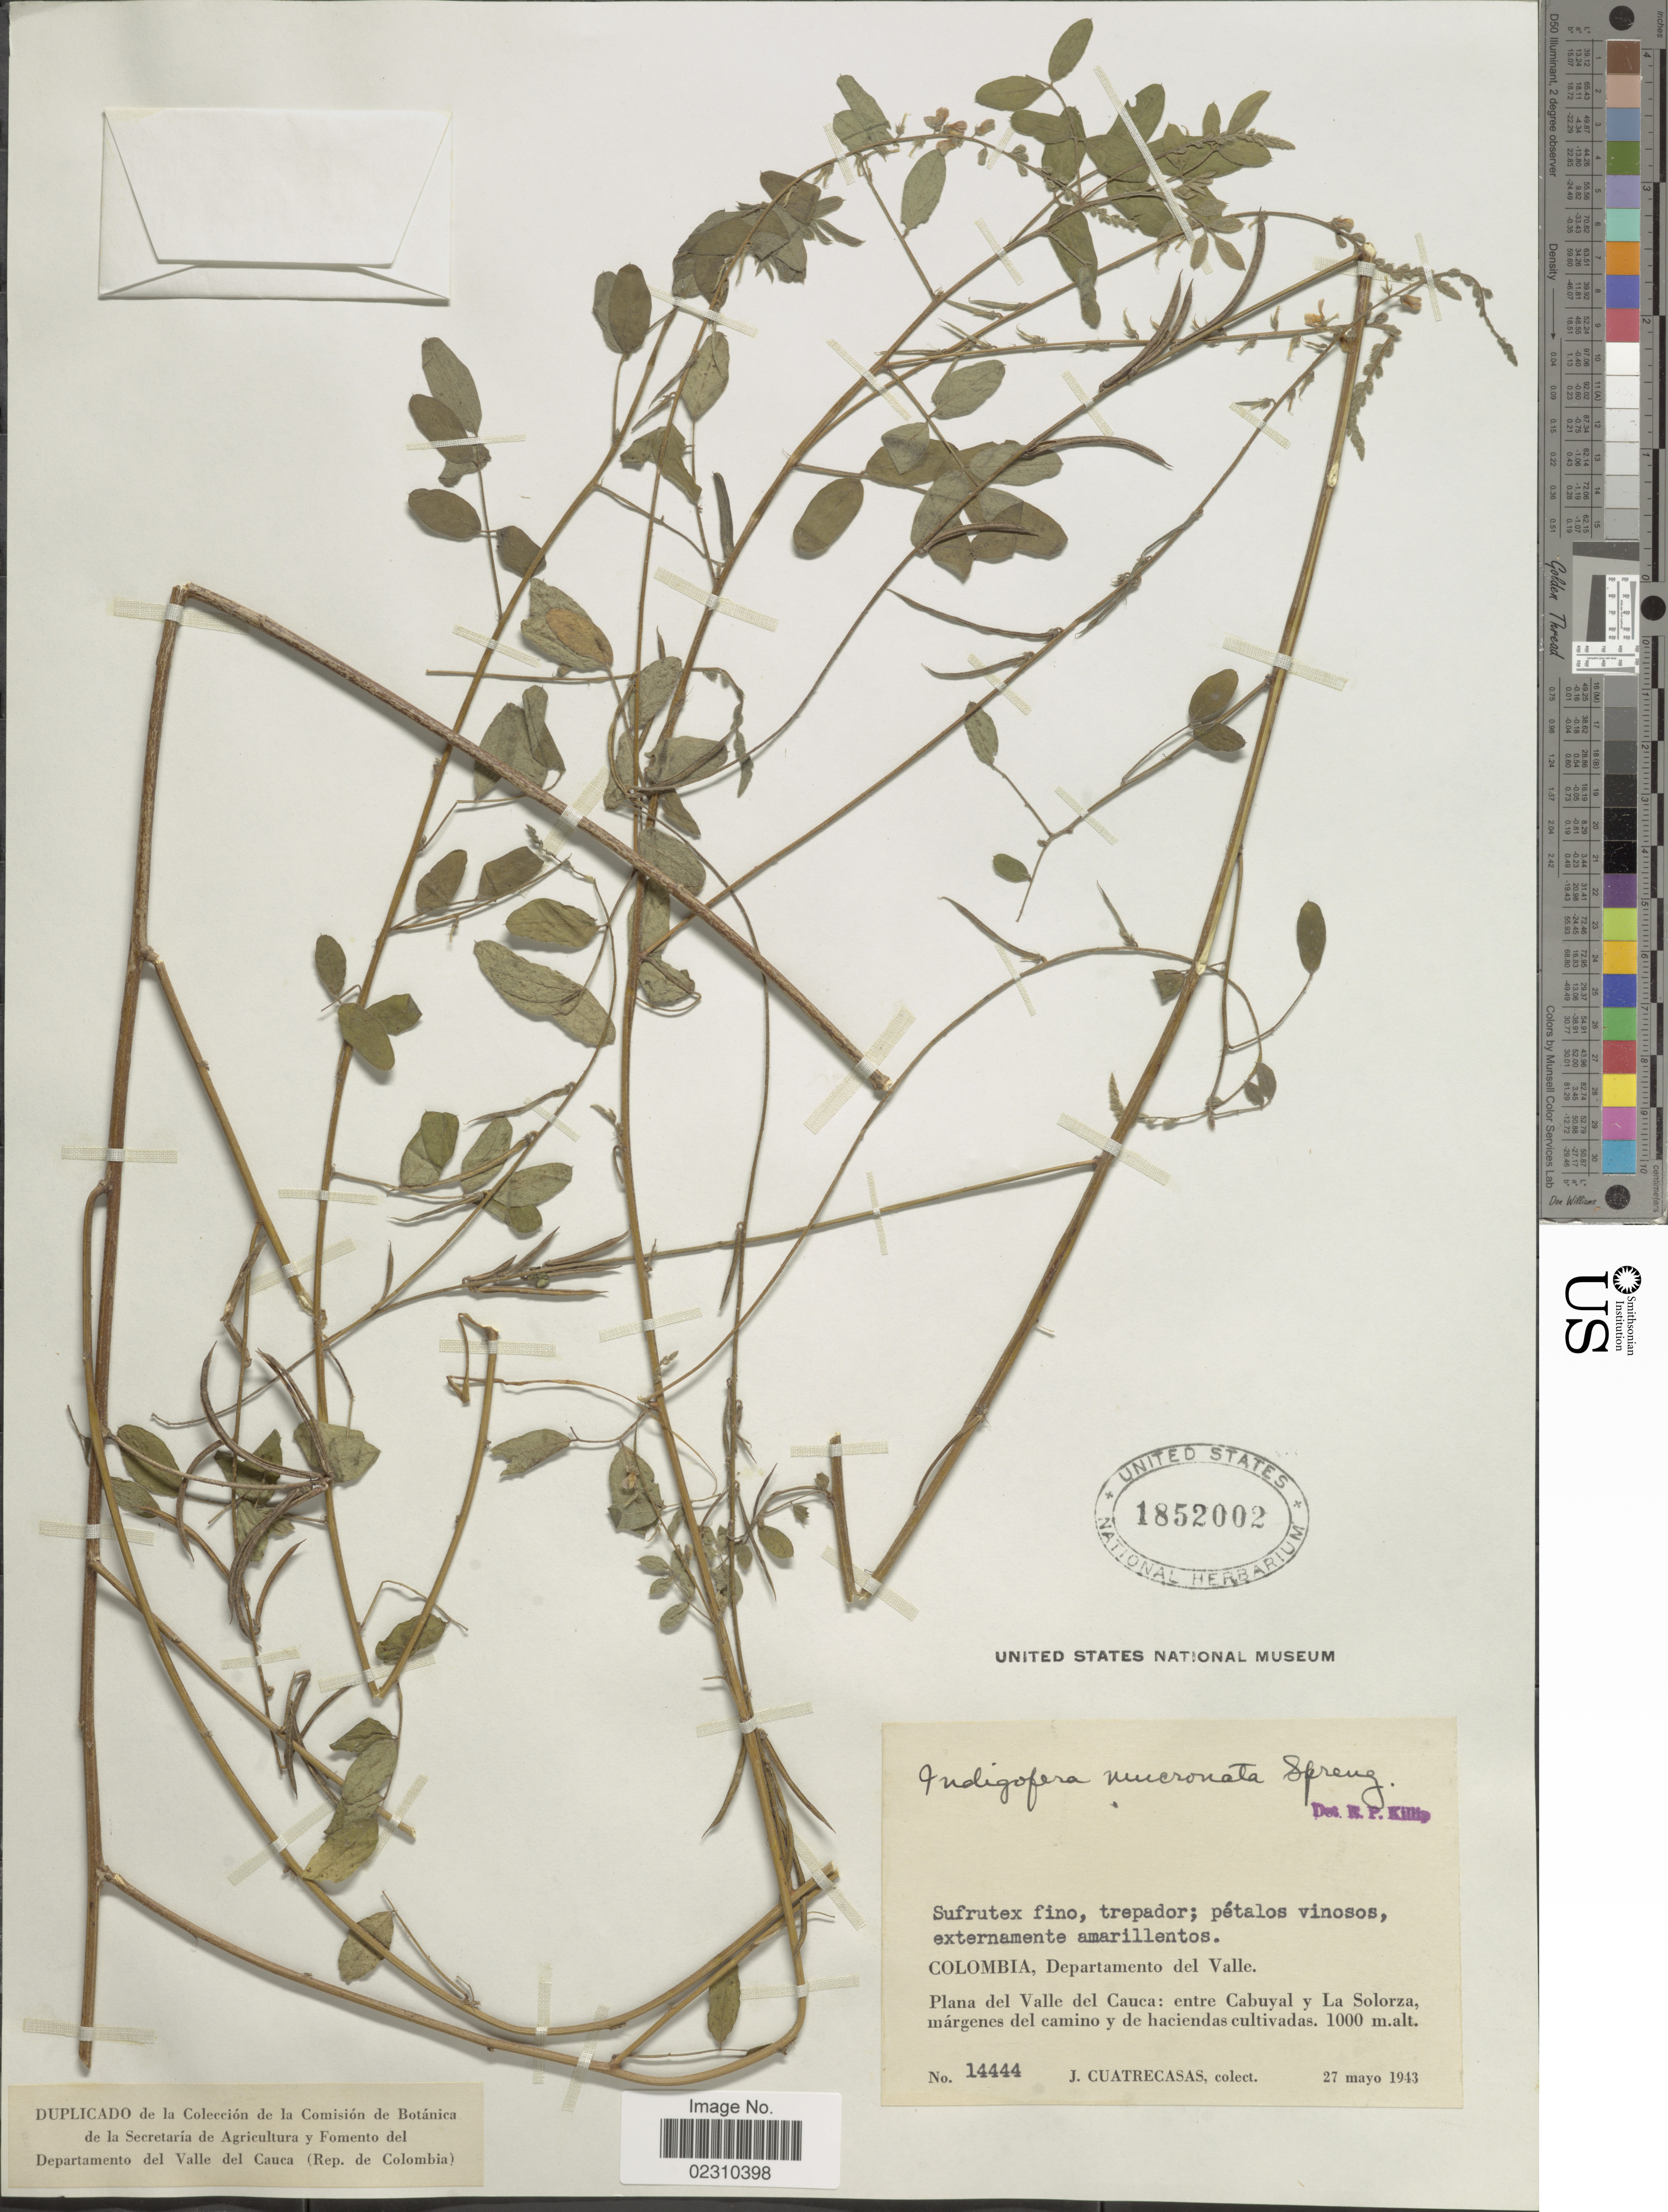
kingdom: Plantae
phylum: Tracheophyta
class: Magnoliopsida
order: Fabales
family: Fabaceae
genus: Indigofera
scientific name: Indigofera mucronata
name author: Lam.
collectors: J. Cuatrecasas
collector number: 14444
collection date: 1943-05-27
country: Colombia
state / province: Valle del Cauca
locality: Colombia, Departamento del Valle. Plana del Valle Cauca: entre Cabuyal y la La Solorza, margenes del camino de haciendas cultivados.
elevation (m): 1000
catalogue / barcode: US 1852002